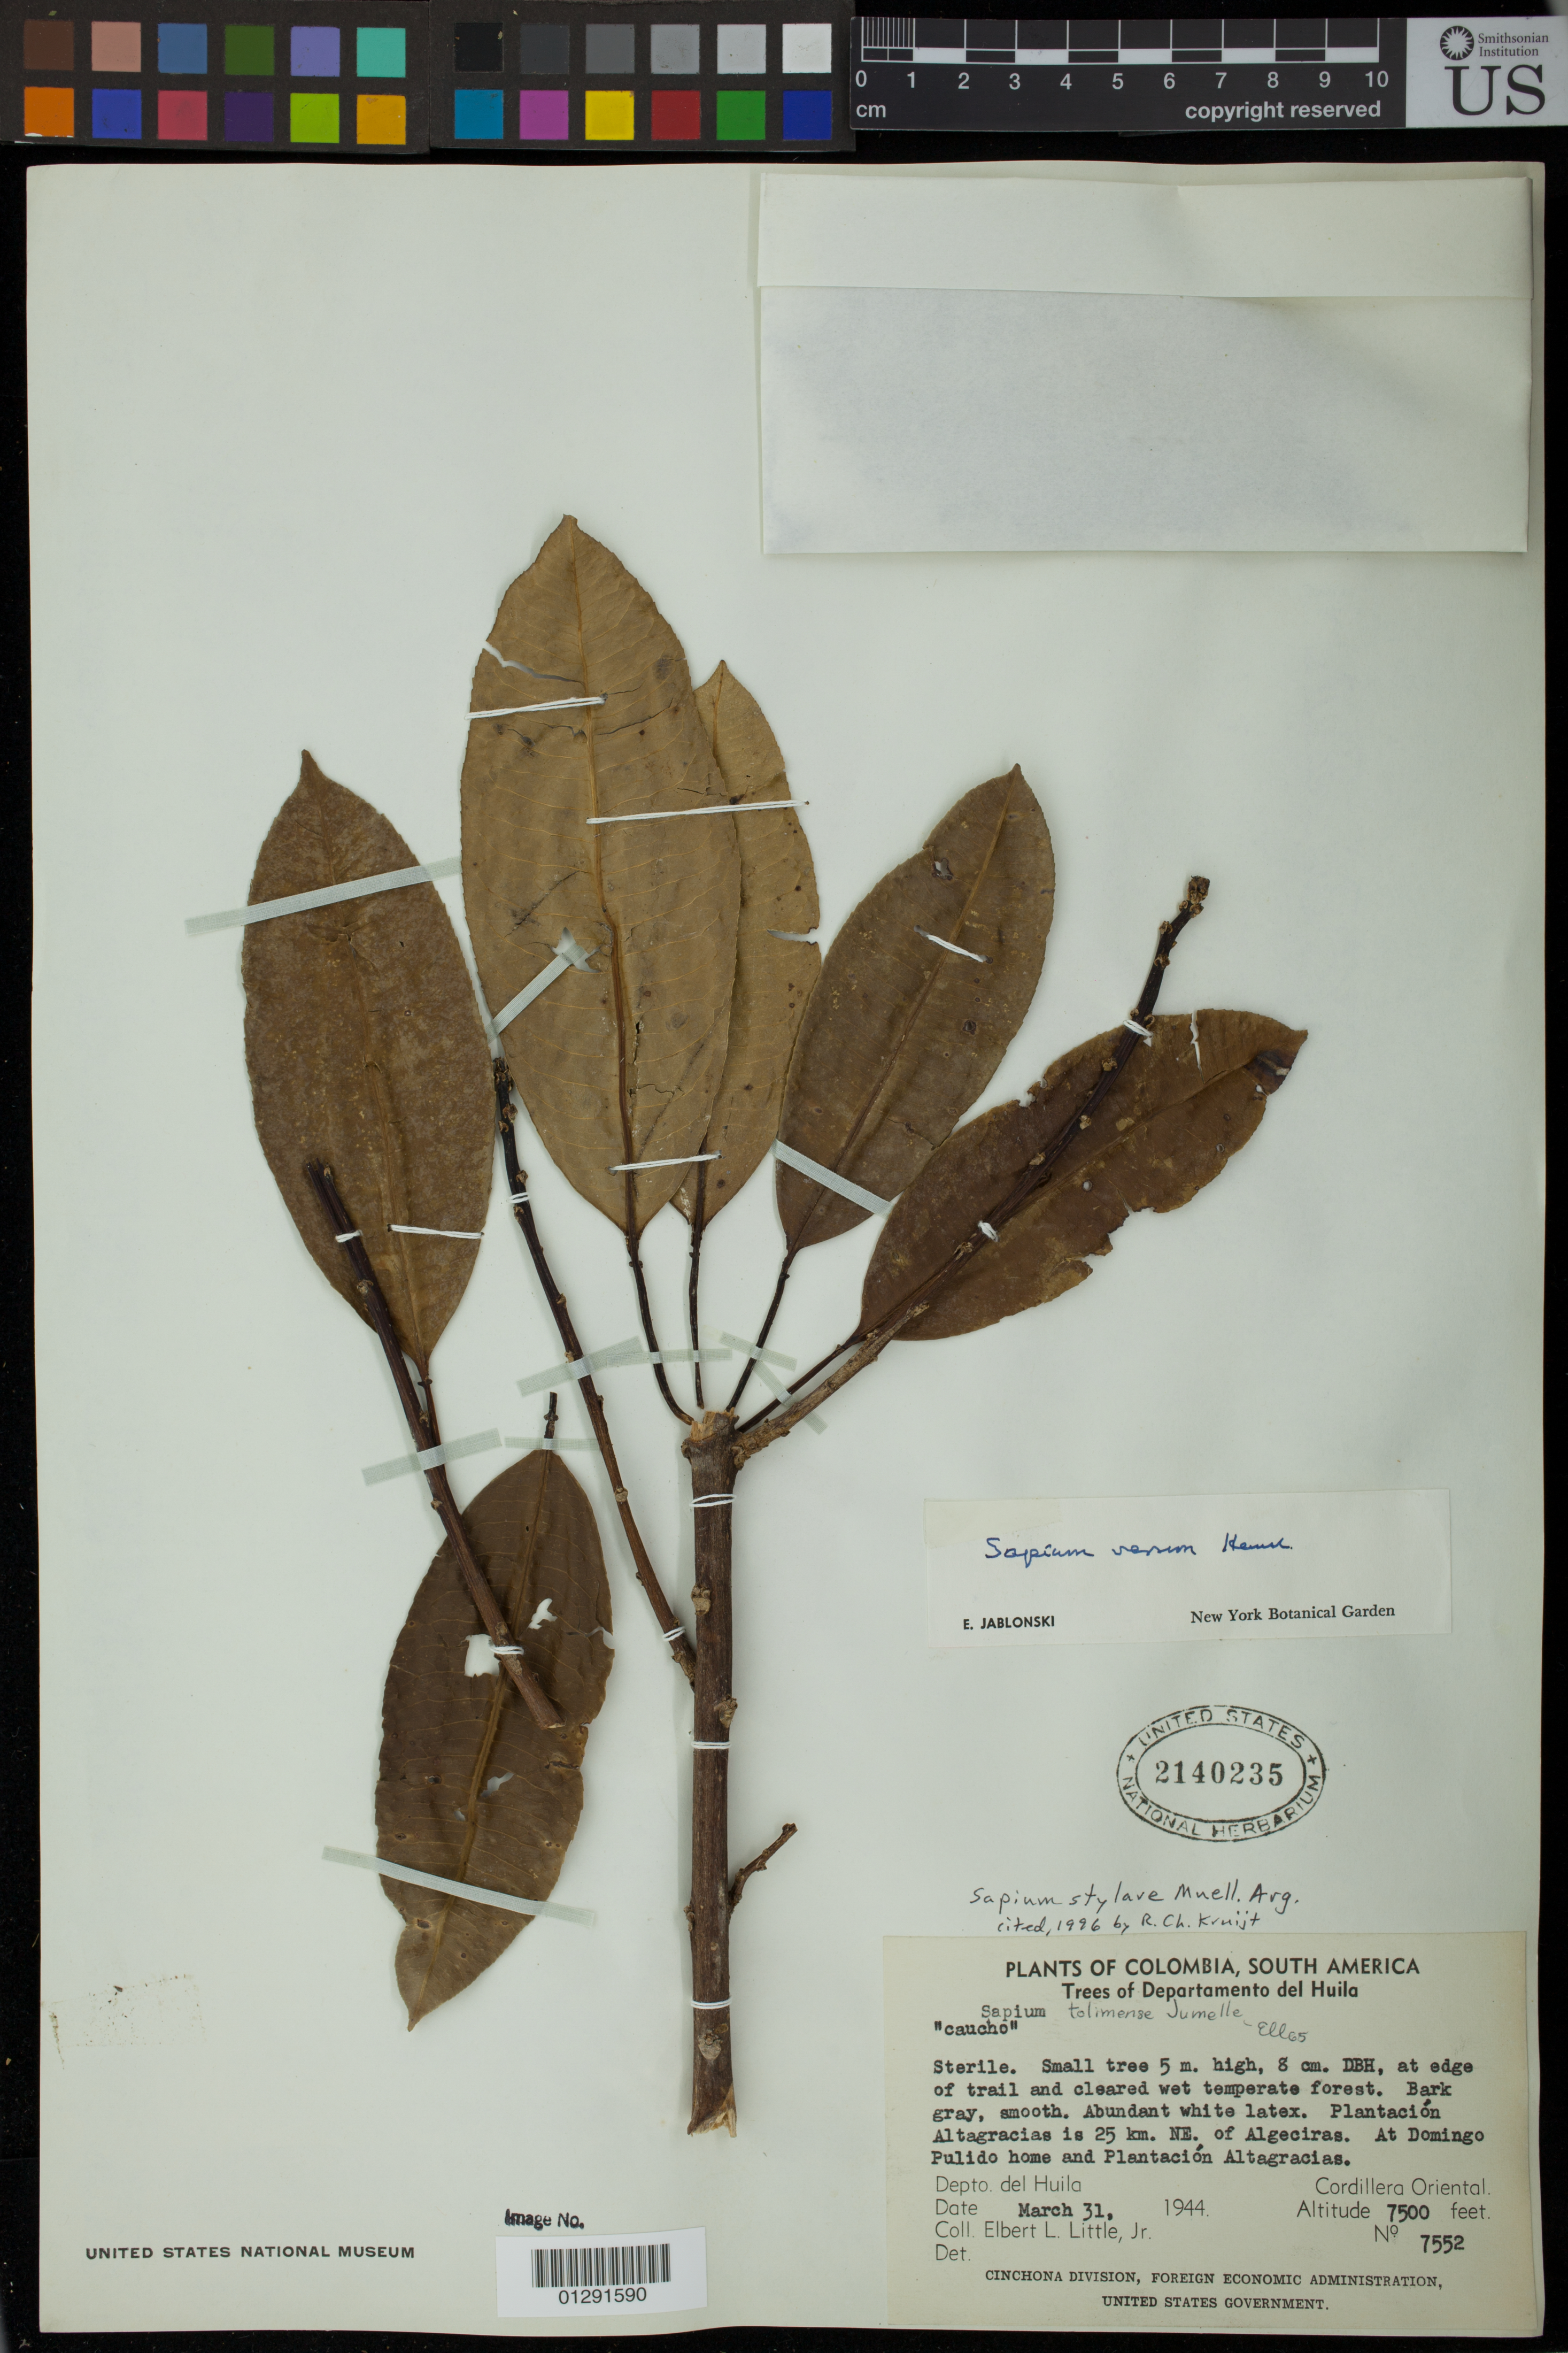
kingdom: Plantae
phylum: Tracheophyta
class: Magnoliopsida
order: Malpighiales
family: Euphorbiaceae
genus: Sapium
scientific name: Sapium stylare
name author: Müll. Arg.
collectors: E. L. Little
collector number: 7552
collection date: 1944-03-31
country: Colombia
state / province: Huila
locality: Plantacion Altagracias, 25 kilometers NE of Algeciras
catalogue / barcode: US 2140235